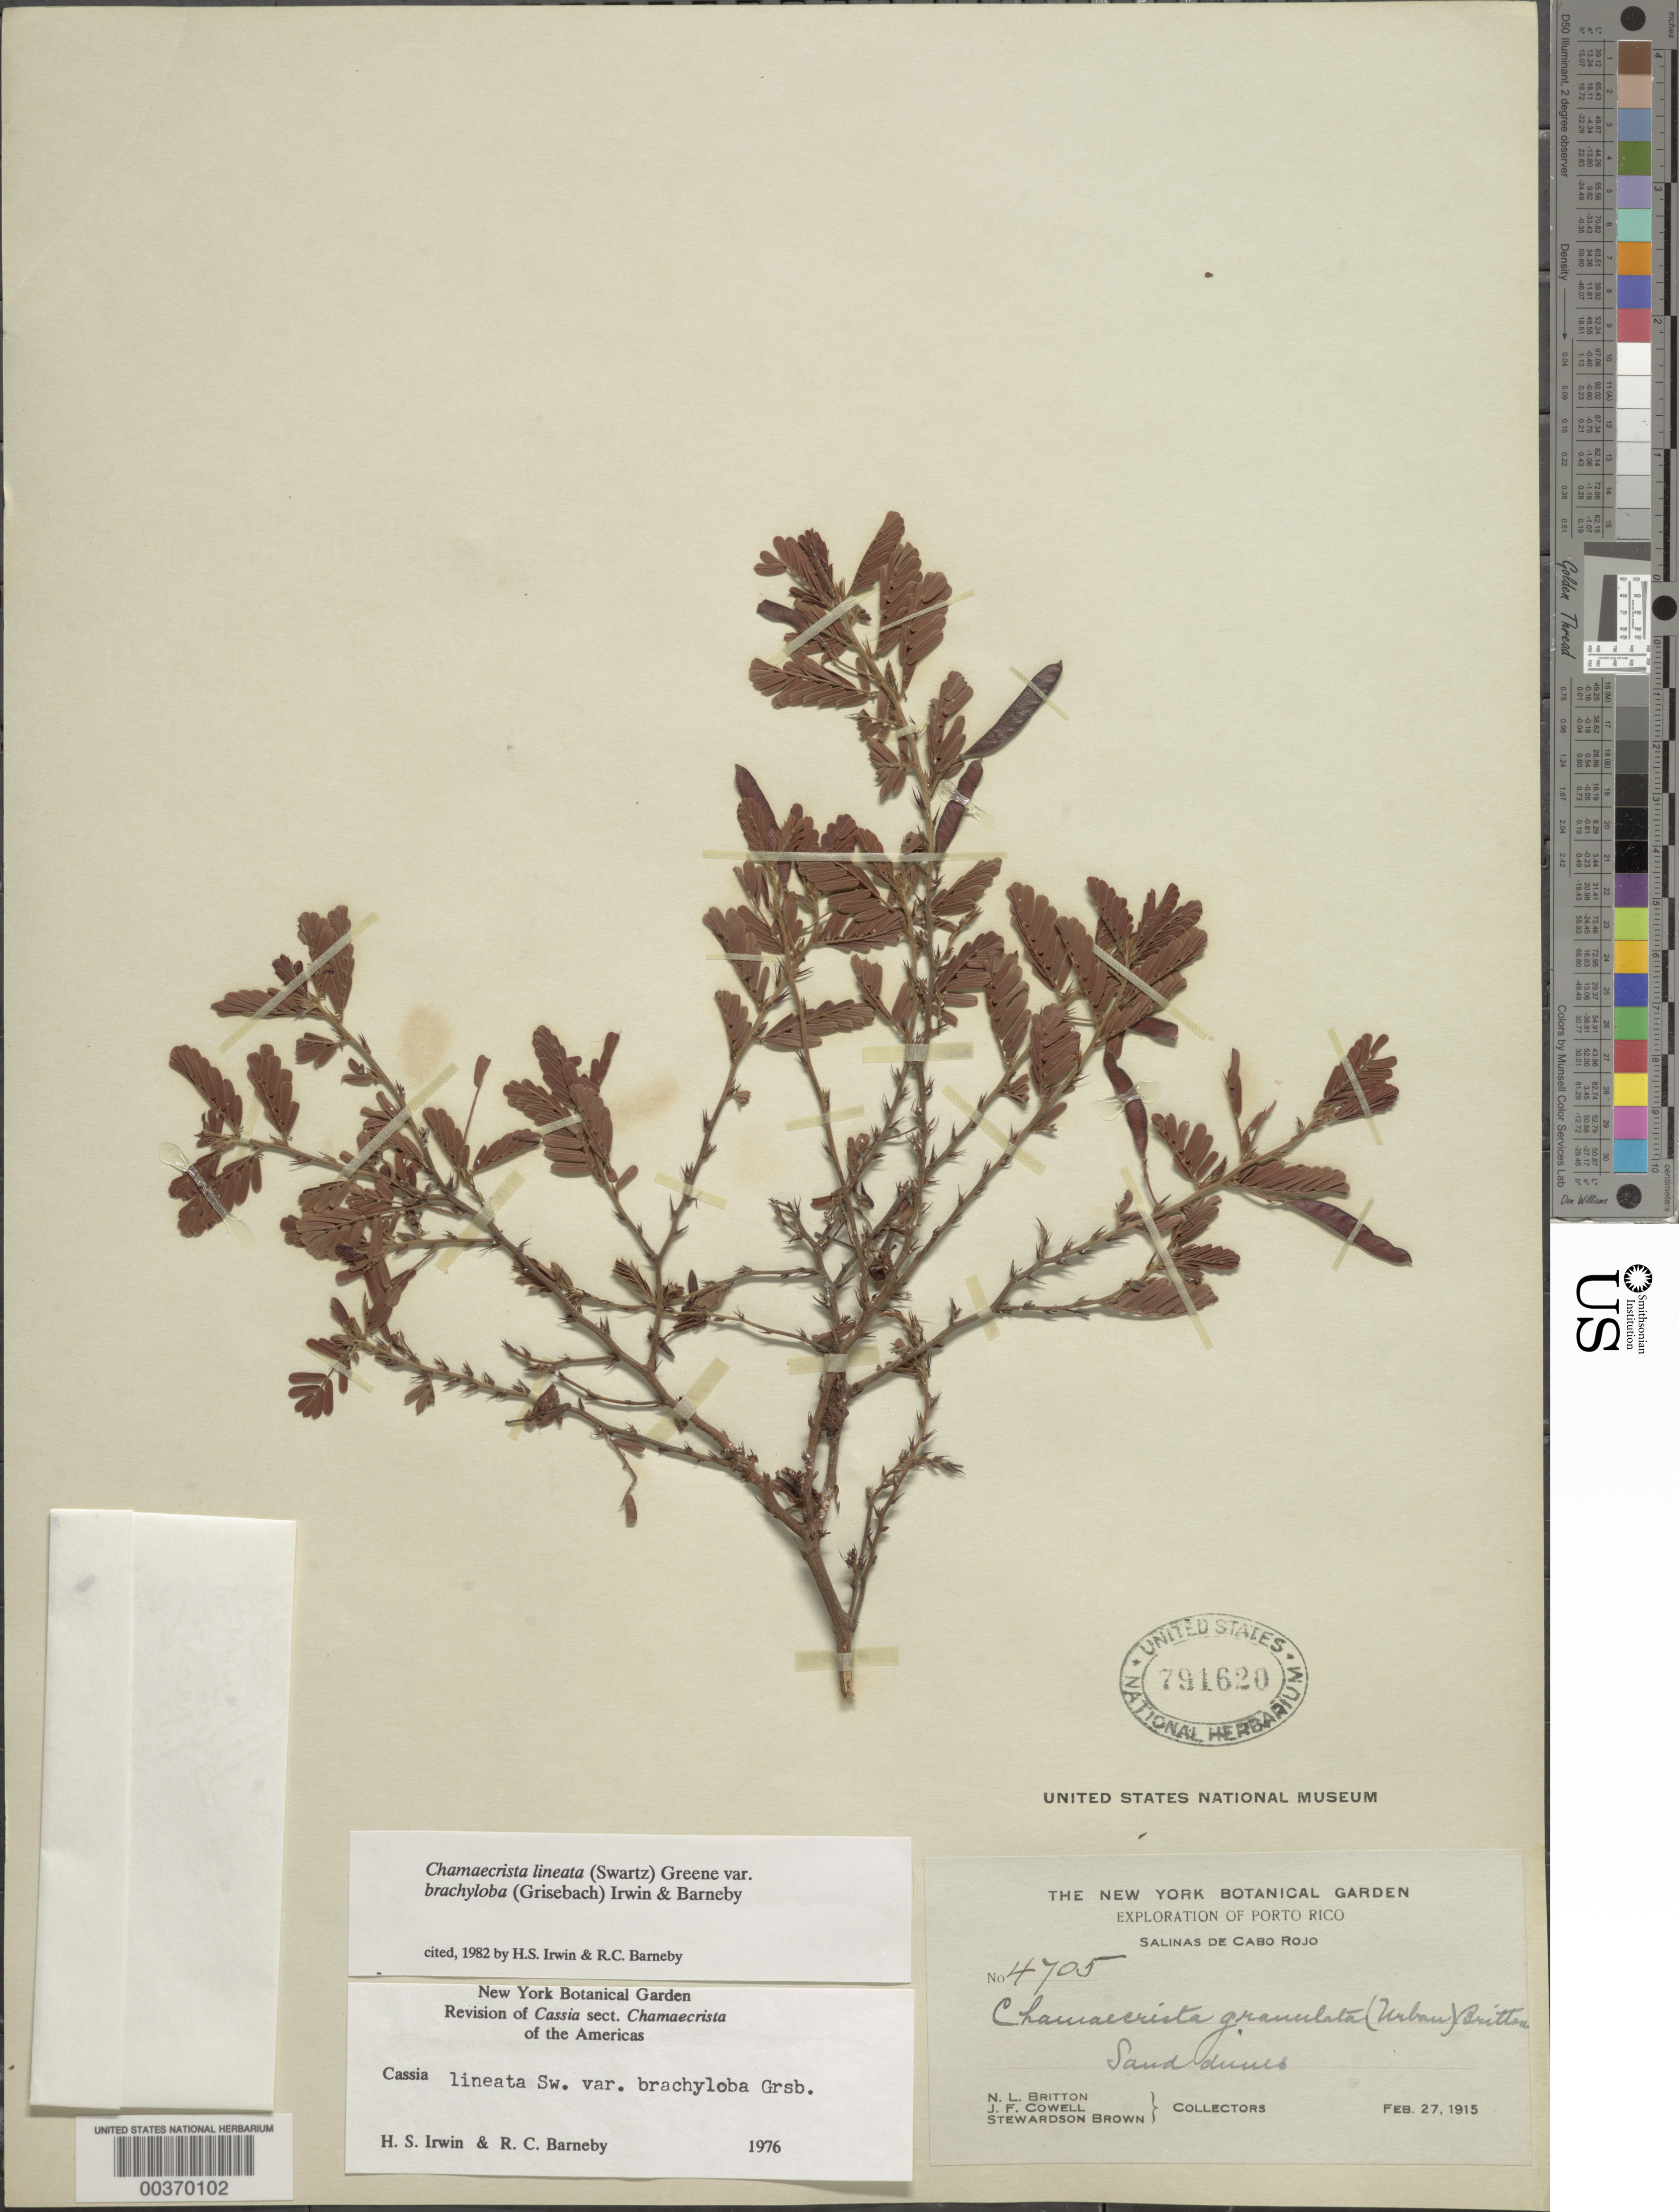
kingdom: Plantae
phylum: Tracheophyta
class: Magnoliopsida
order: Fabales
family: Fabaceae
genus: Chamaecrista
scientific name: Chamaecrista lineata var. brachyloba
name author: (Griseb.) H.S. Irwin & Barneby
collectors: N. Britton, J. F. Cowell & S. Brown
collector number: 4705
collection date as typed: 27 Feb 1915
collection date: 1915-02-27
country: Puerto Rico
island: Greater Antilles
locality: Salinas de cabo rojo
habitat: Sand dunes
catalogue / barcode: US 791620